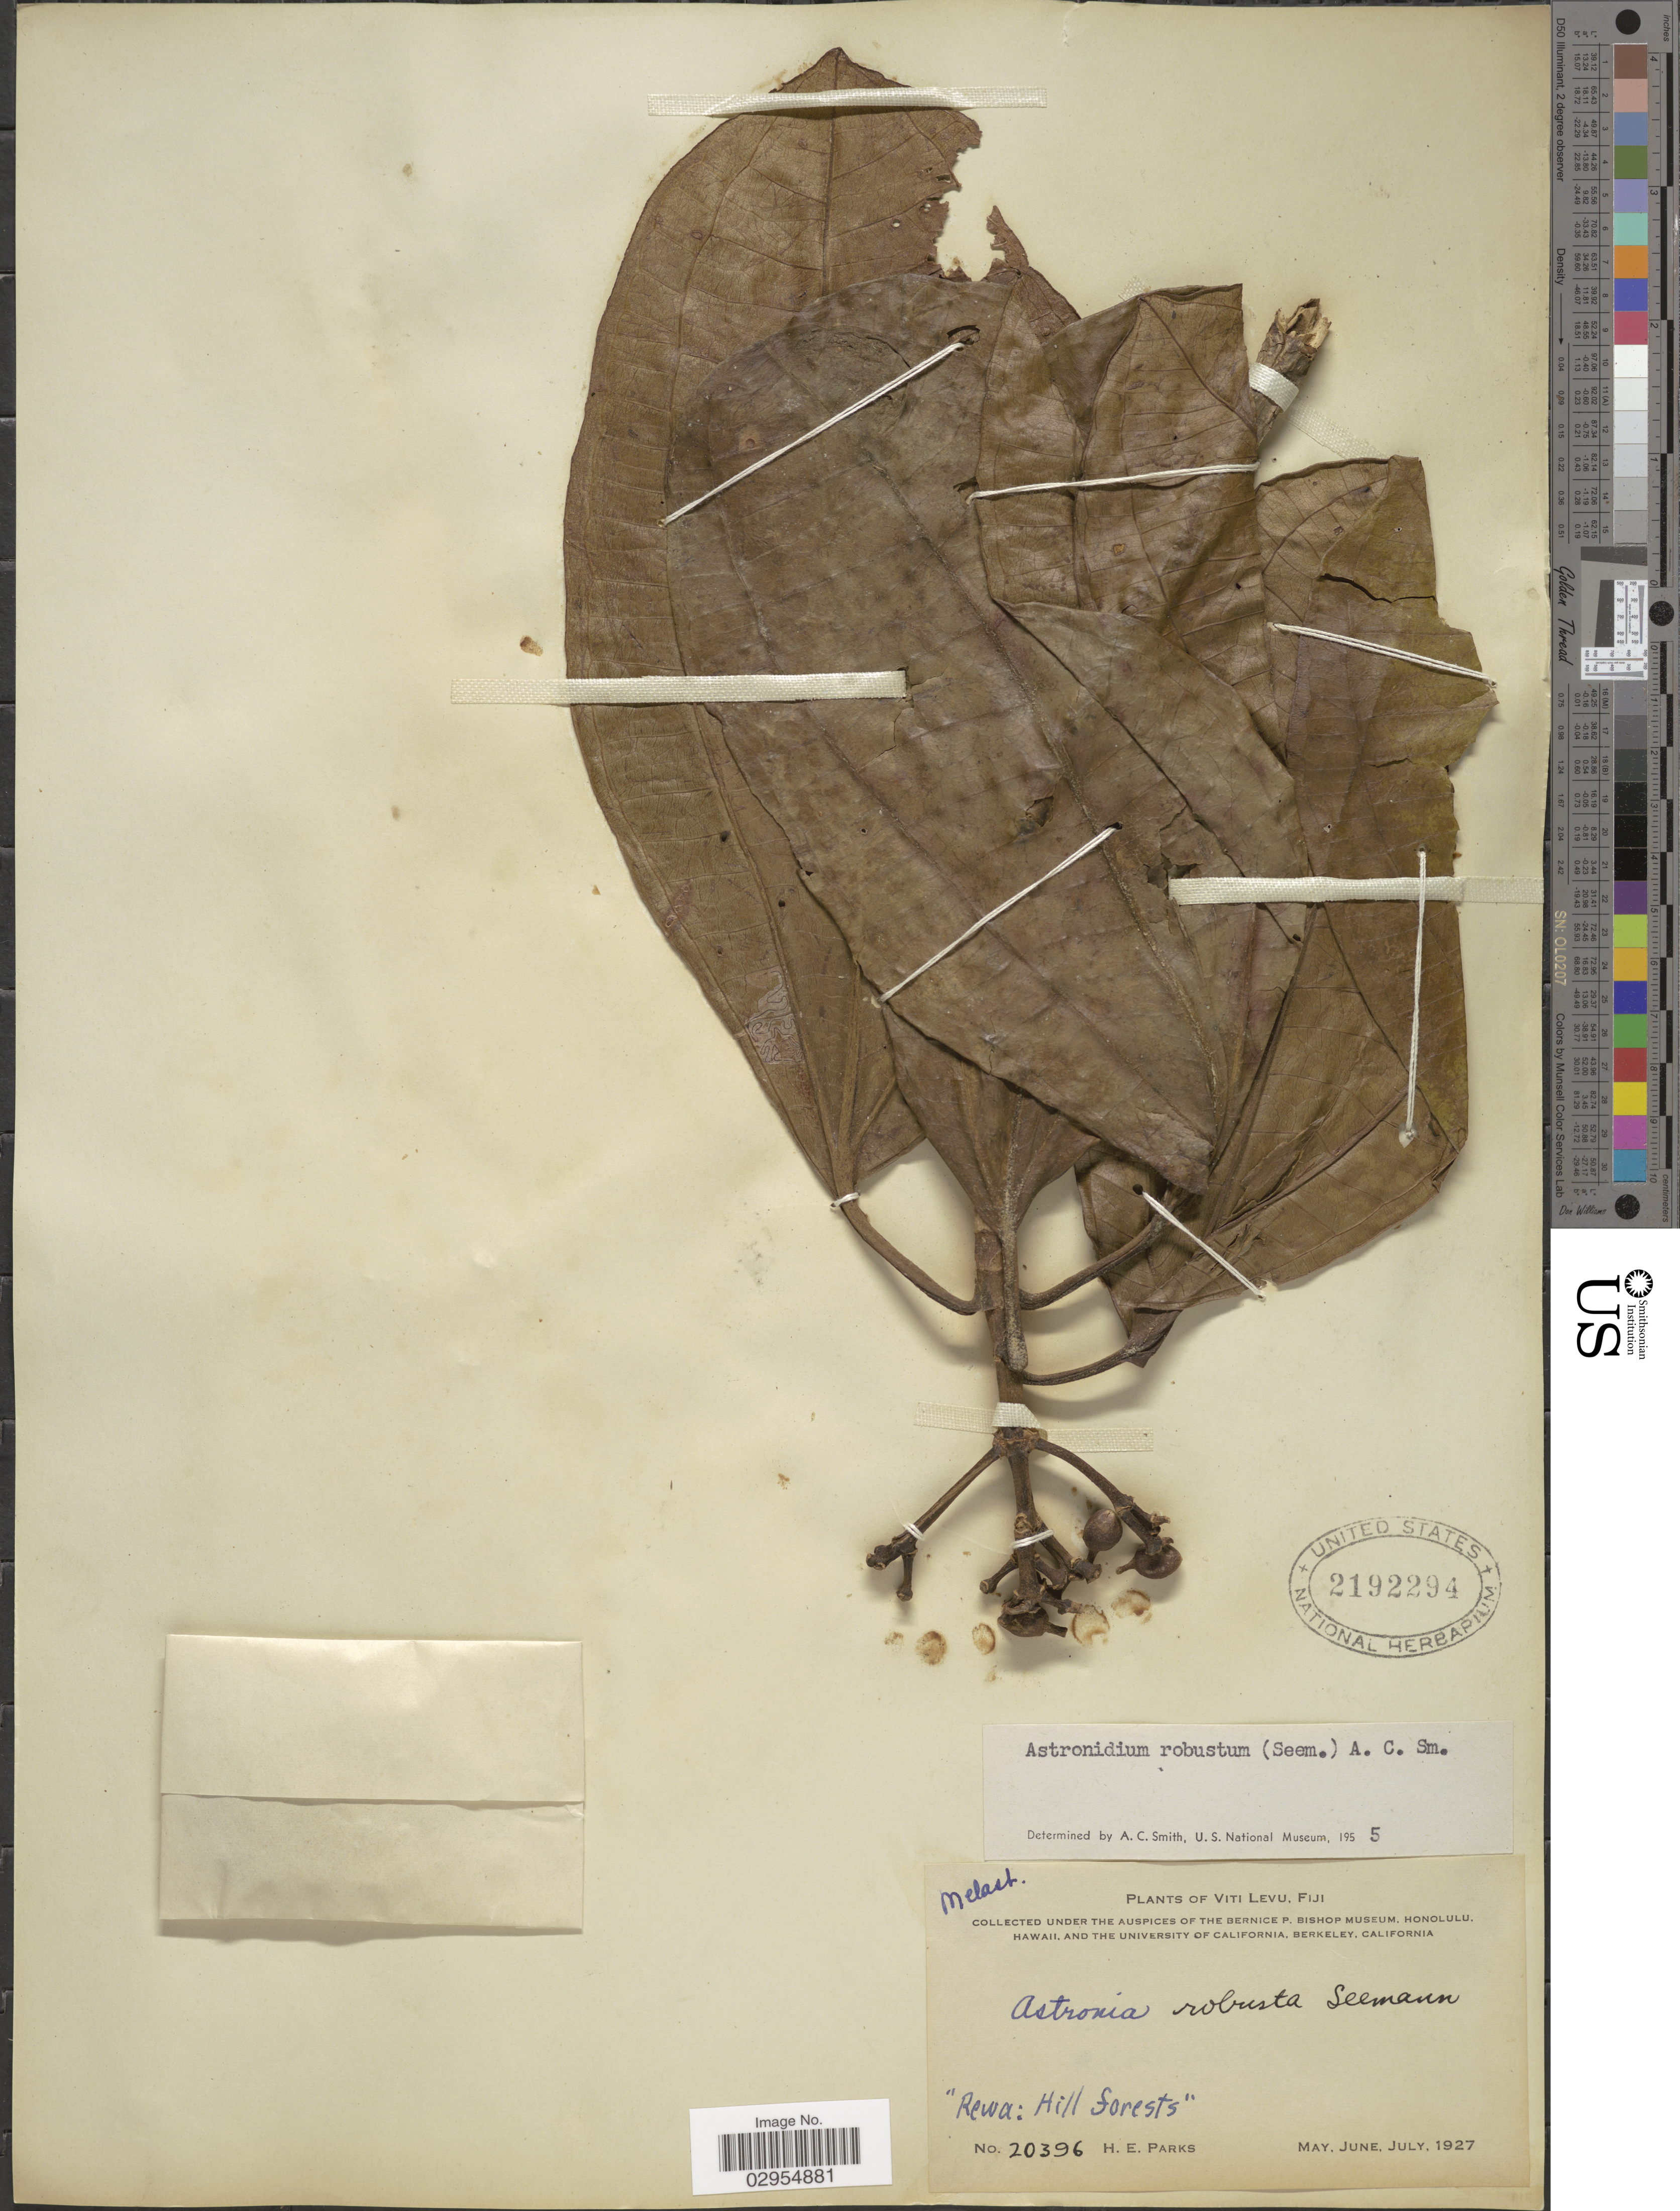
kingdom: Plantae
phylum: Tracheophyta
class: Magnoliopsida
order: Myrtales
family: Melastomataceae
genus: Astronidium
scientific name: Astronidium robustum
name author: (Seem.) A.C. Sm.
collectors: H. E. Parks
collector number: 20396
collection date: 1927-05/1927-07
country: Fiji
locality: Viti Levu. "Rewa: Hill forests".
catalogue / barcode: US 2192294